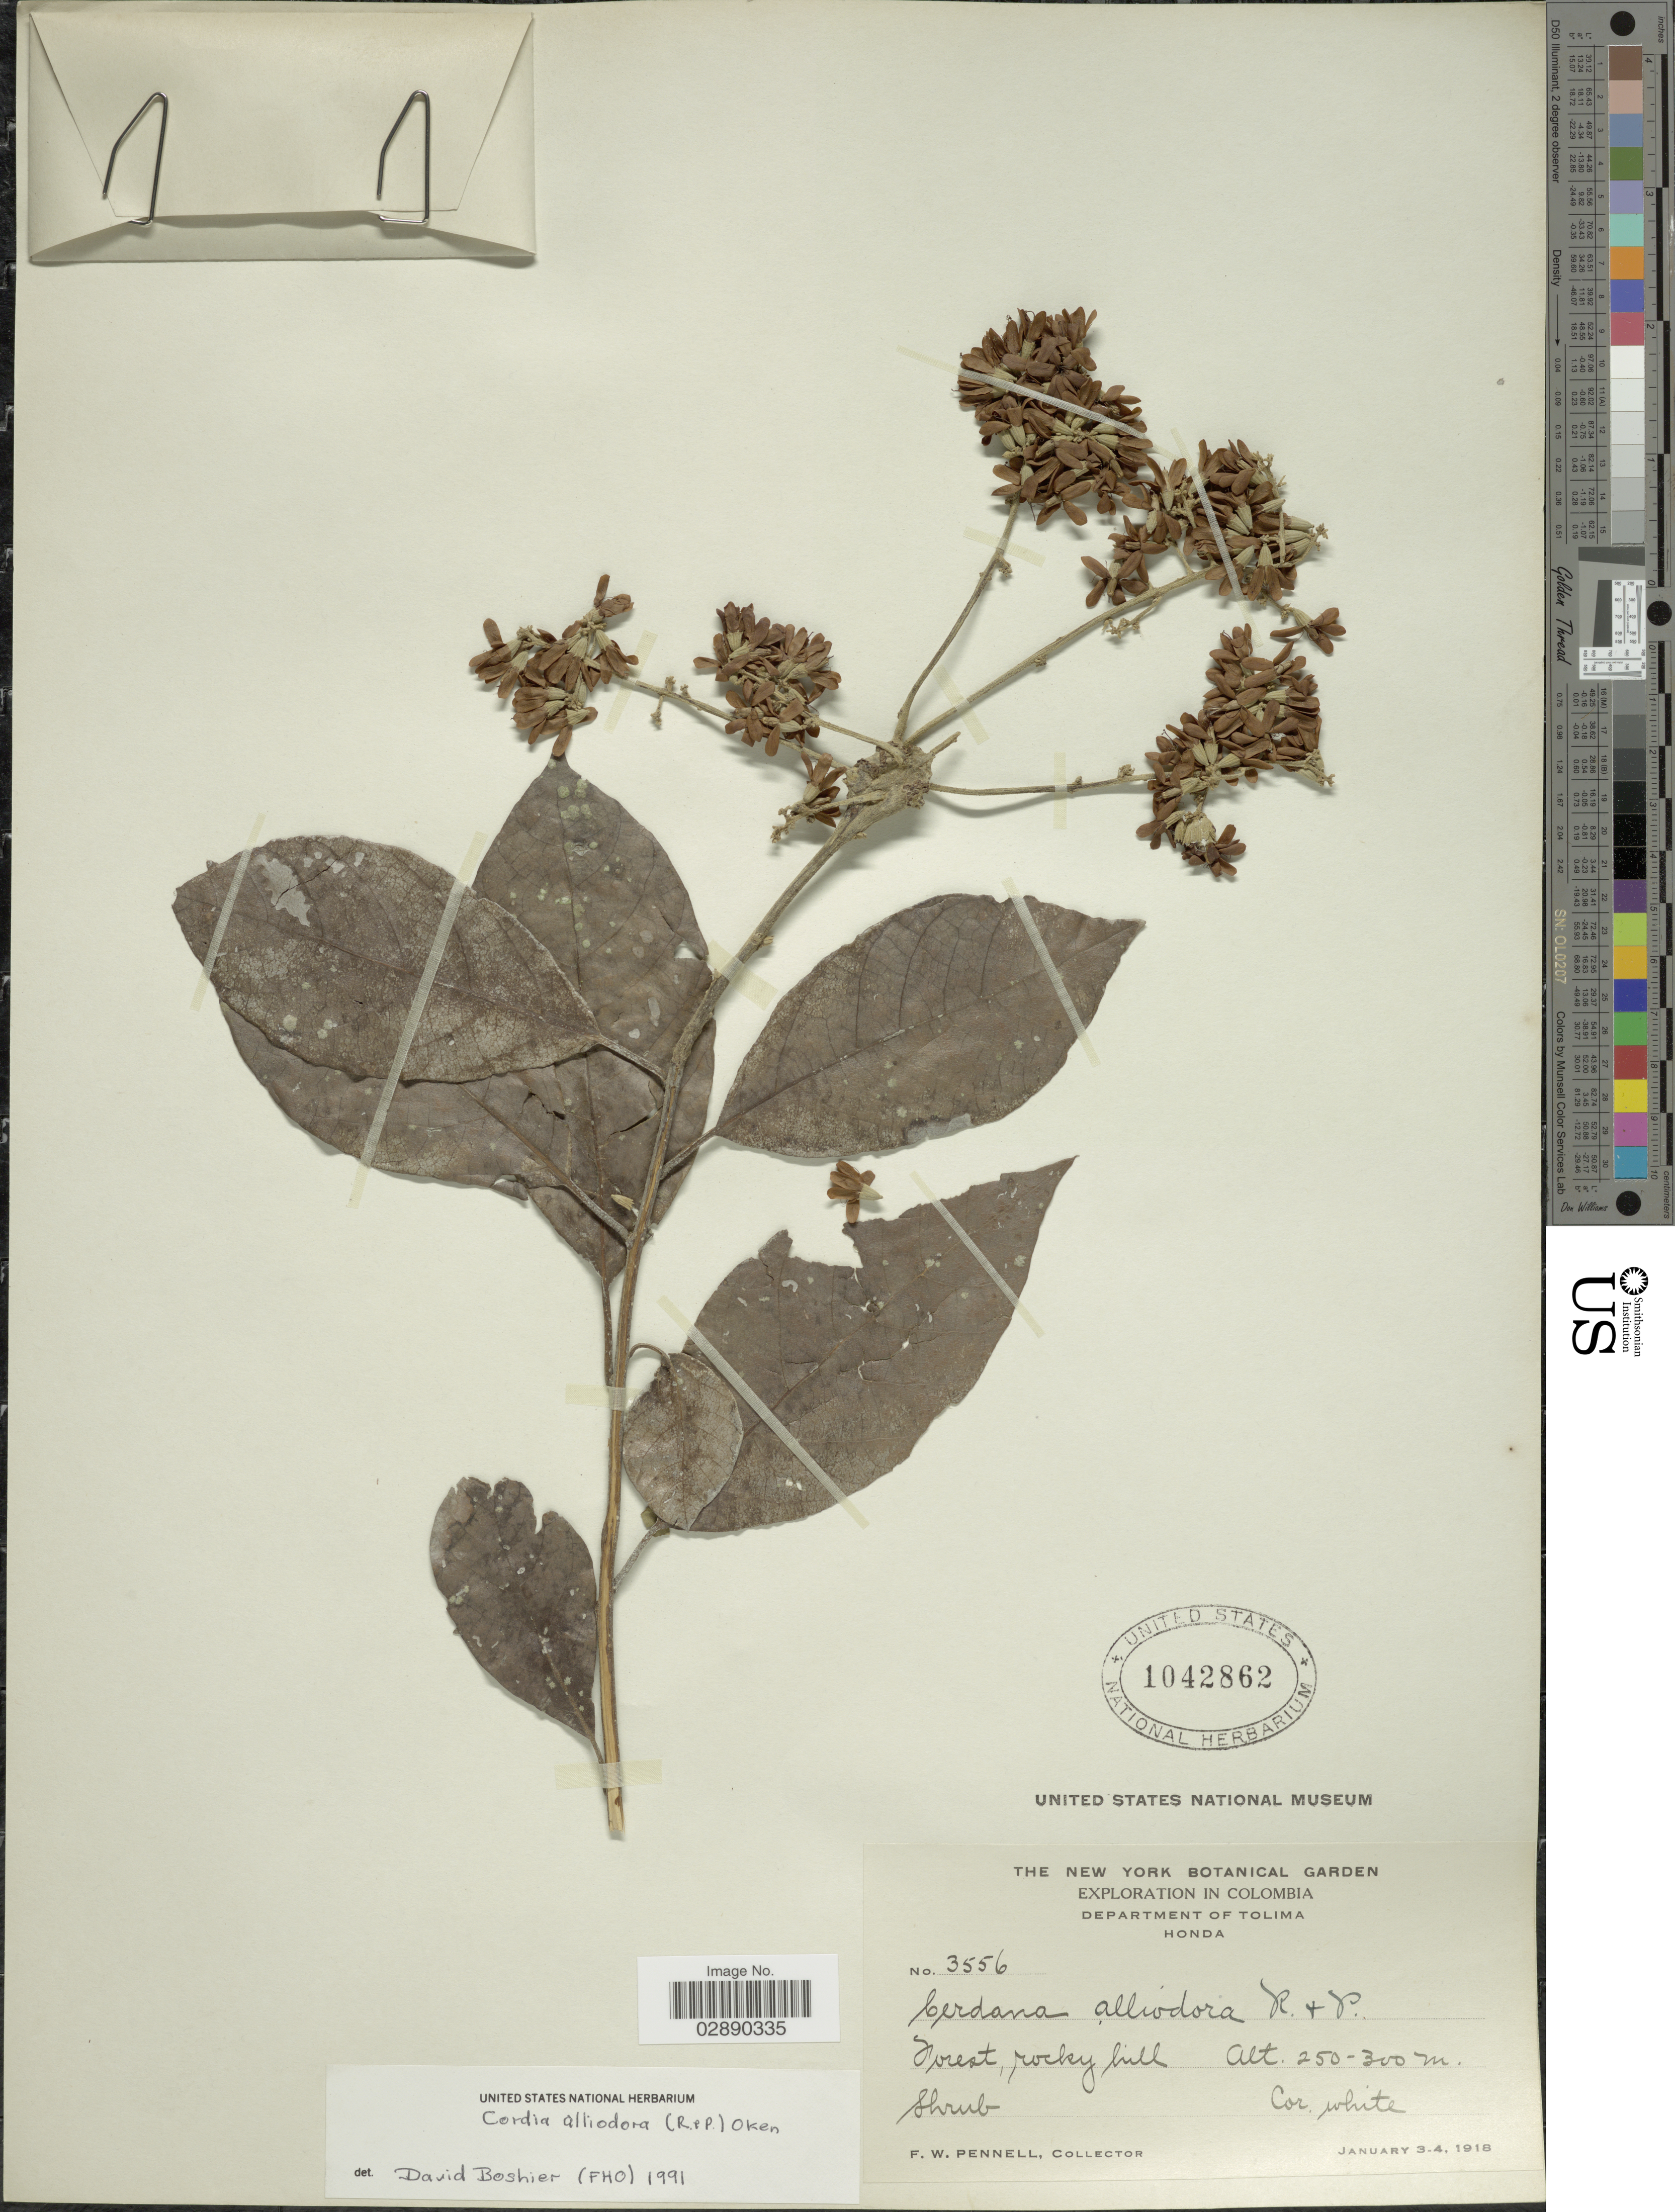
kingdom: Plantae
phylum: Tracheophyta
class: Magnoliopsida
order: Boraginales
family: Cordiaceae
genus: Cordia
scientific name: Cordia alliodora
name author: (Ruiz & Pav.) Oken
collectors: F. W. Pennell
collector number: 3556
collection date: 1918-01-03/1918-01-04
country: Colombia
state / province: Tolima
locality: Department of Tolima. Honda.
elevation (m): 250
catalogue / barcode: US 1042862